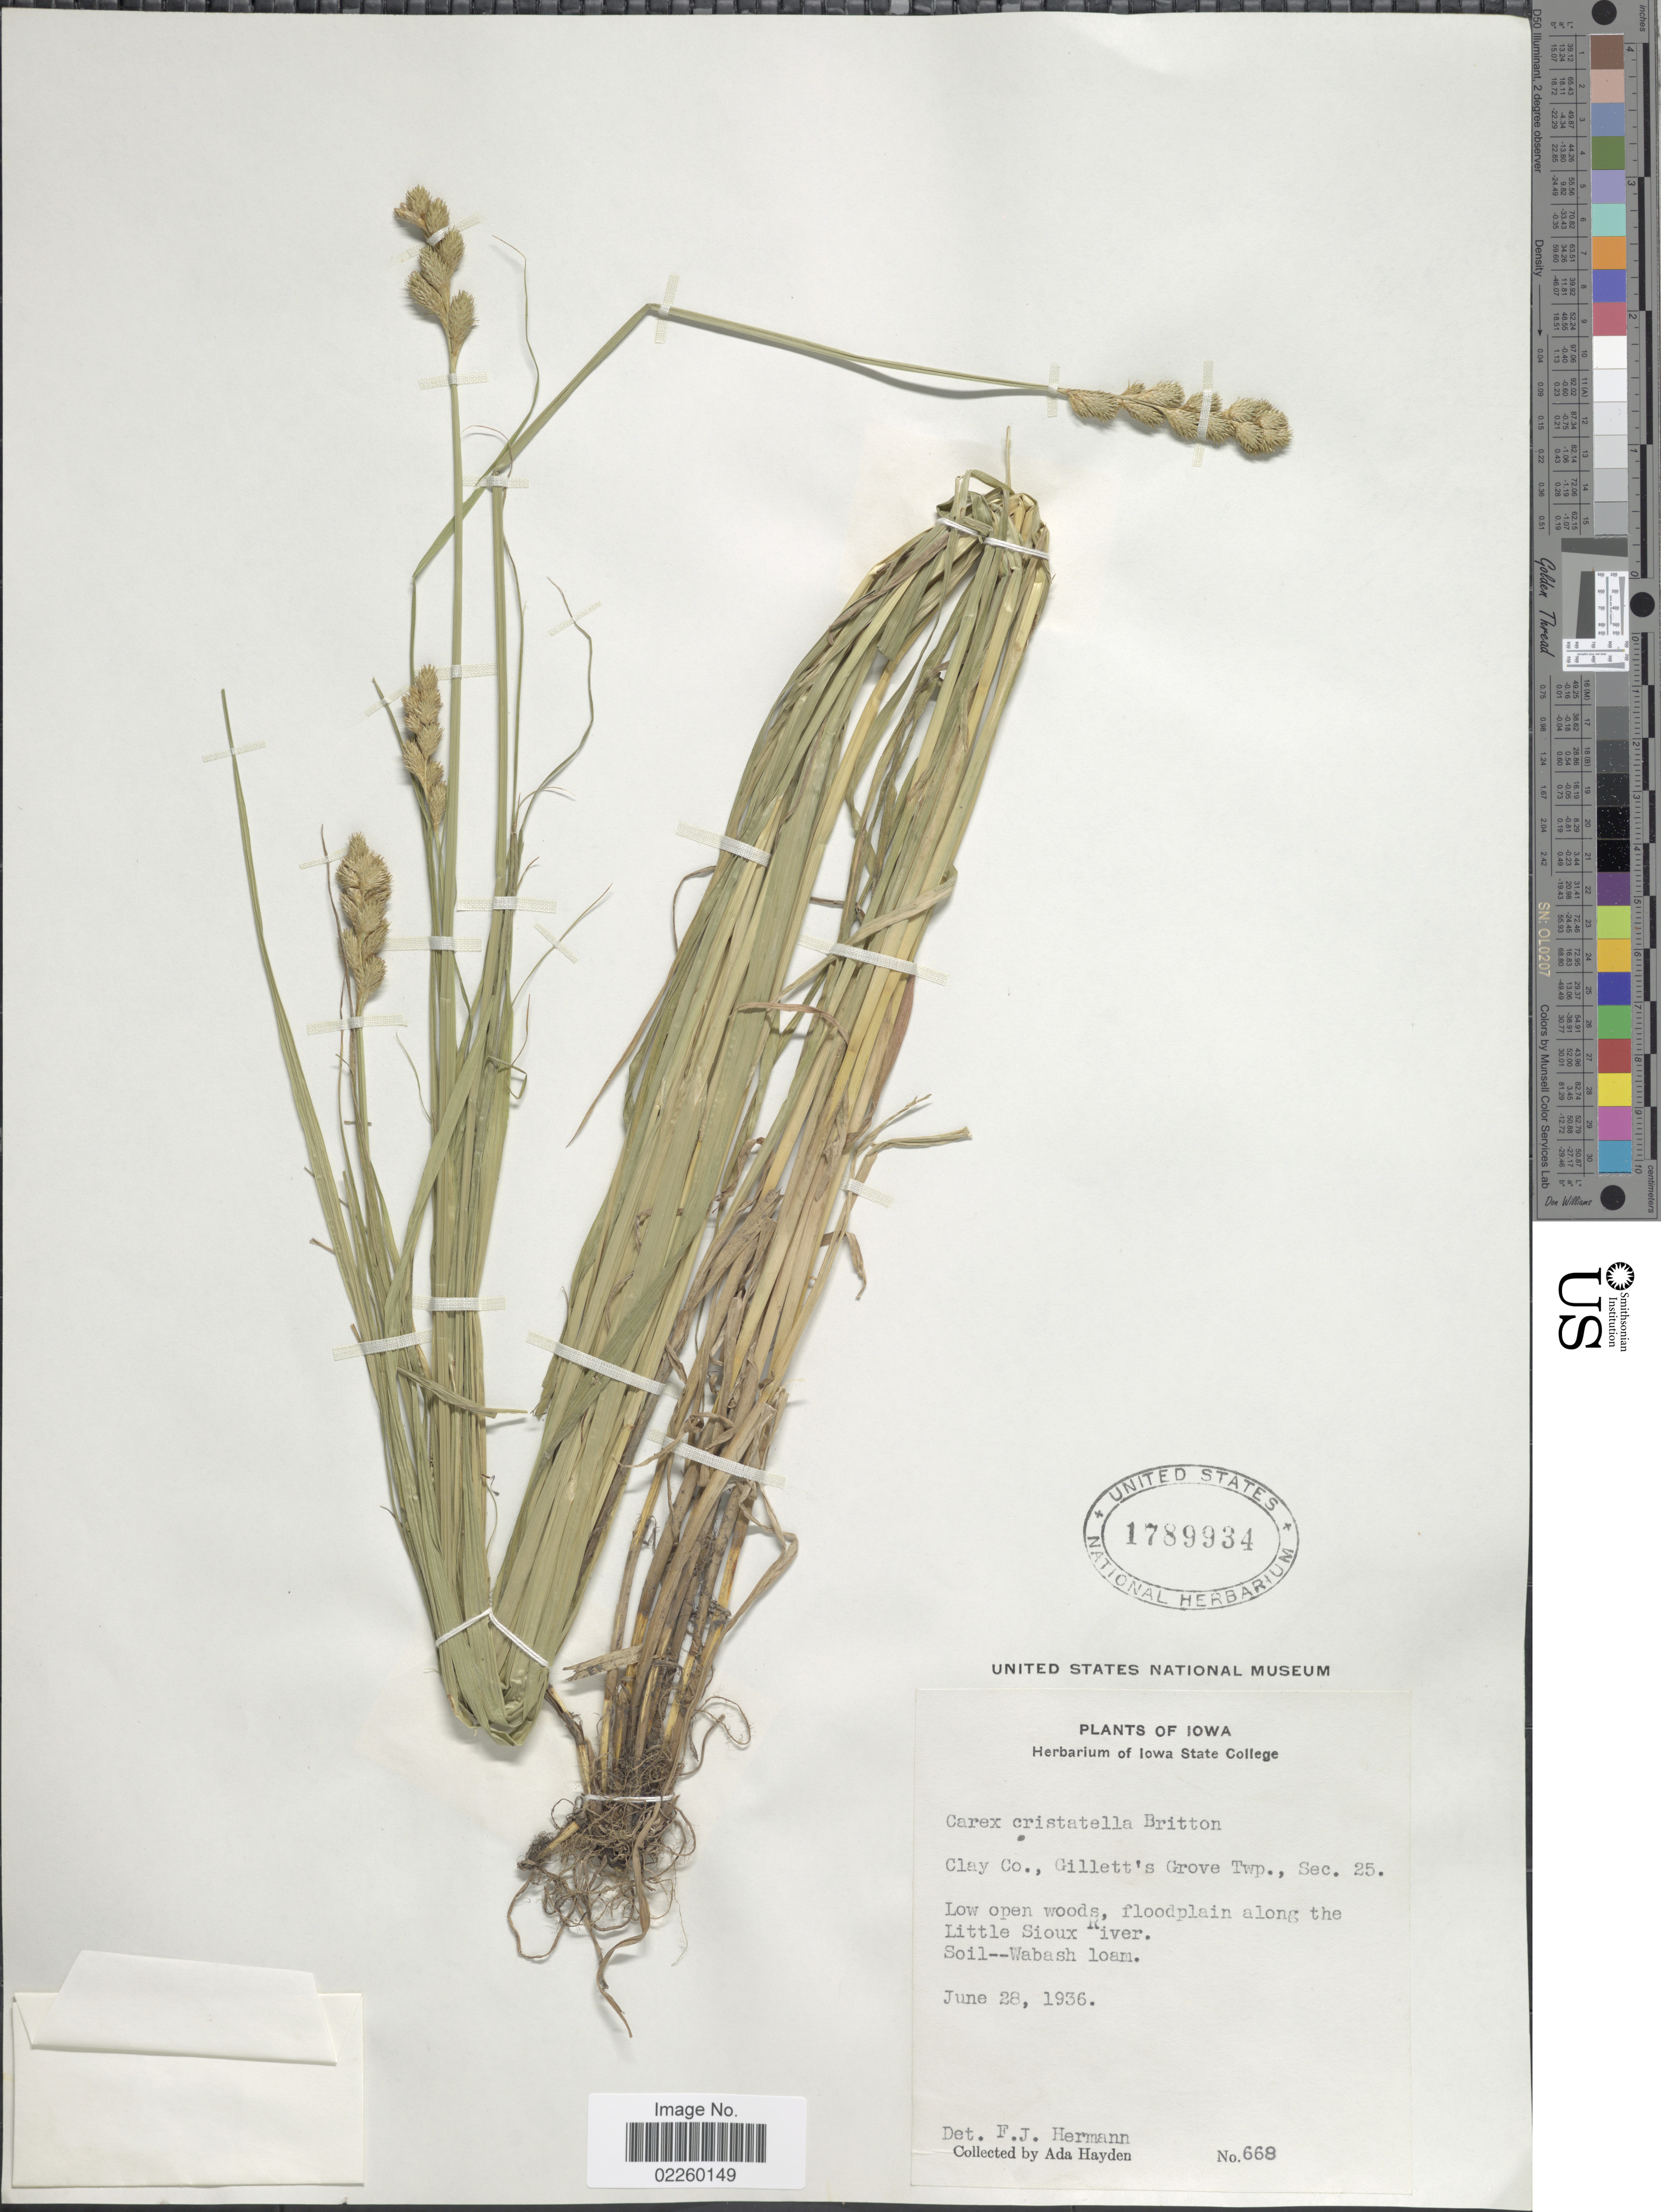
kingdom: Plantae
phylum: Tracheophyta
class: Liliopsida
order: Poales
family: Cyperaceae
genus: Carex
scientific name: Carex cristatella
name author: Britton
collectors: Ada Hayden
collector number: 668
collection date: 1936-06-28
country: United States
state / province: Iowa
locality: Clay Co., Gillett's Grove Twp., Sec. 25. along the Little Sioux River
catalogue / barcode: US 1789934